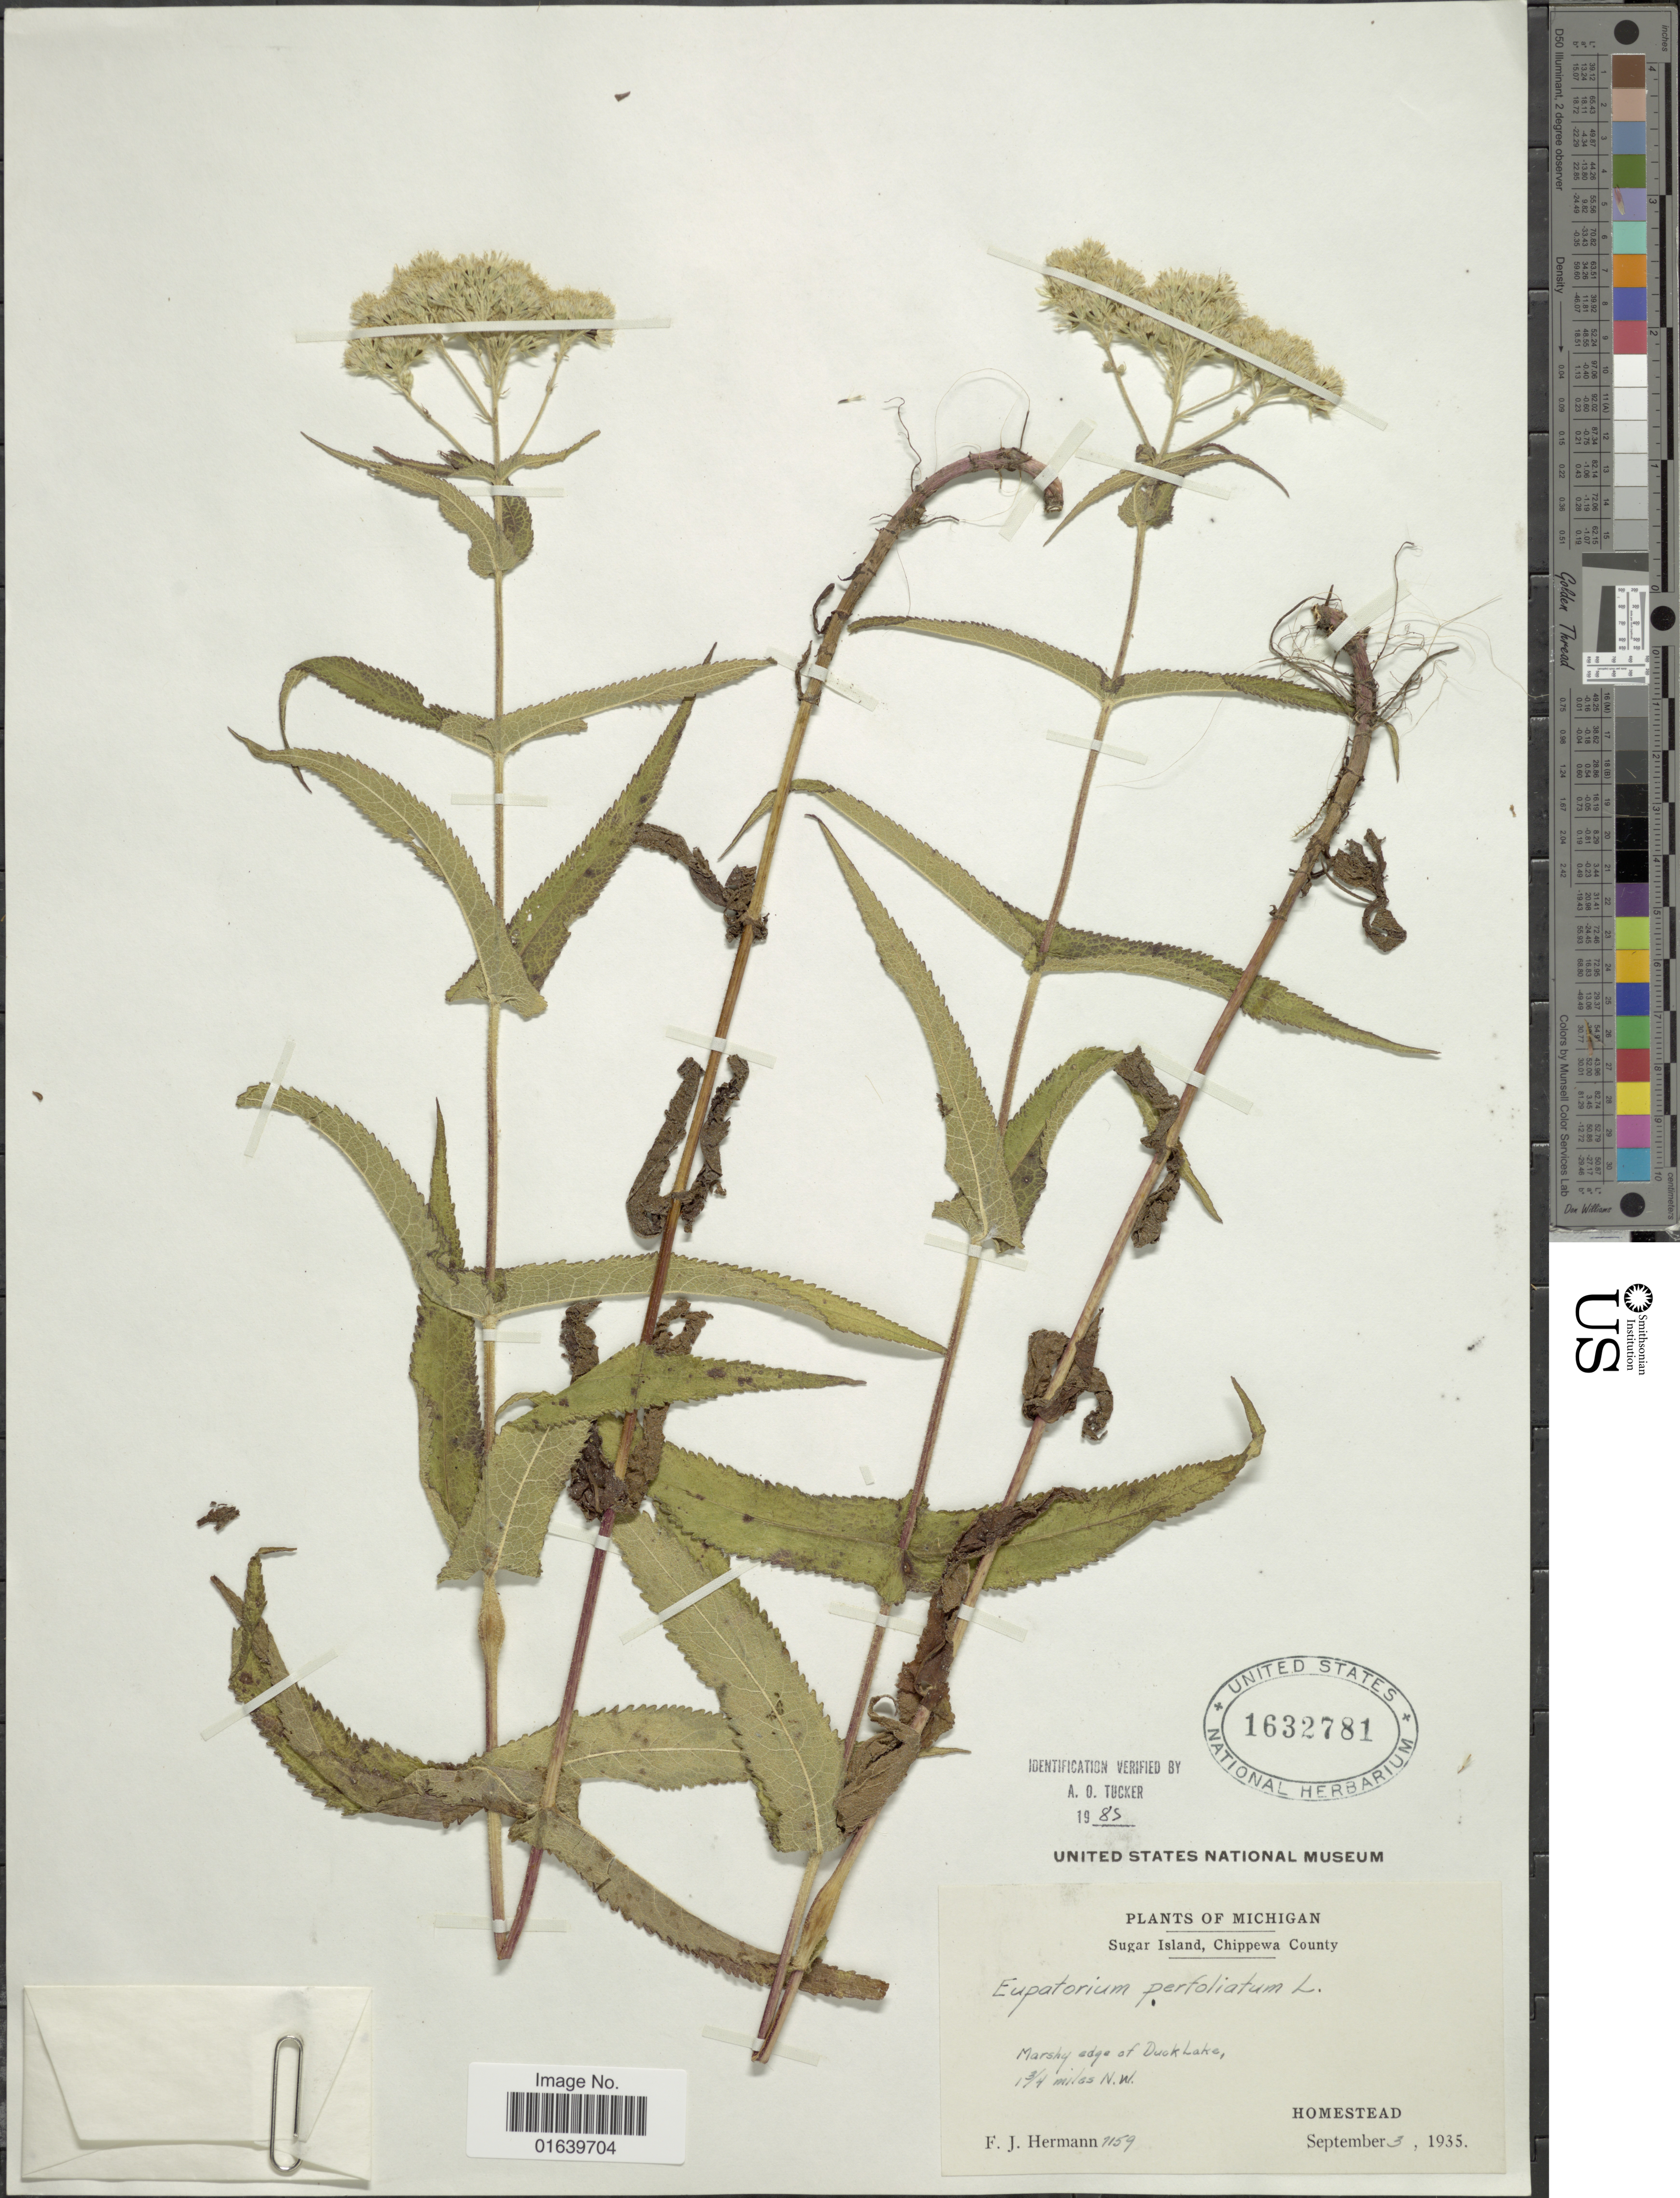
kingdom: Plantae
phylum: Tracheophyta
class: Magnoliopsida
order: Asterales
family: Asteraceae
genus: Eupatorium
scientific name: Eupatorium perfoliatum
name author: L.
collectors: F. J. Hermann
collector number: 1159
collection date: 1935-09-03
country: United States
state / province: Michigan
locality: Sugar Island, Chippewa County, Marshy edge of Duck Lake 1 3/4 miles N.W., Homestead.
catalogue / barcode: US 1632781